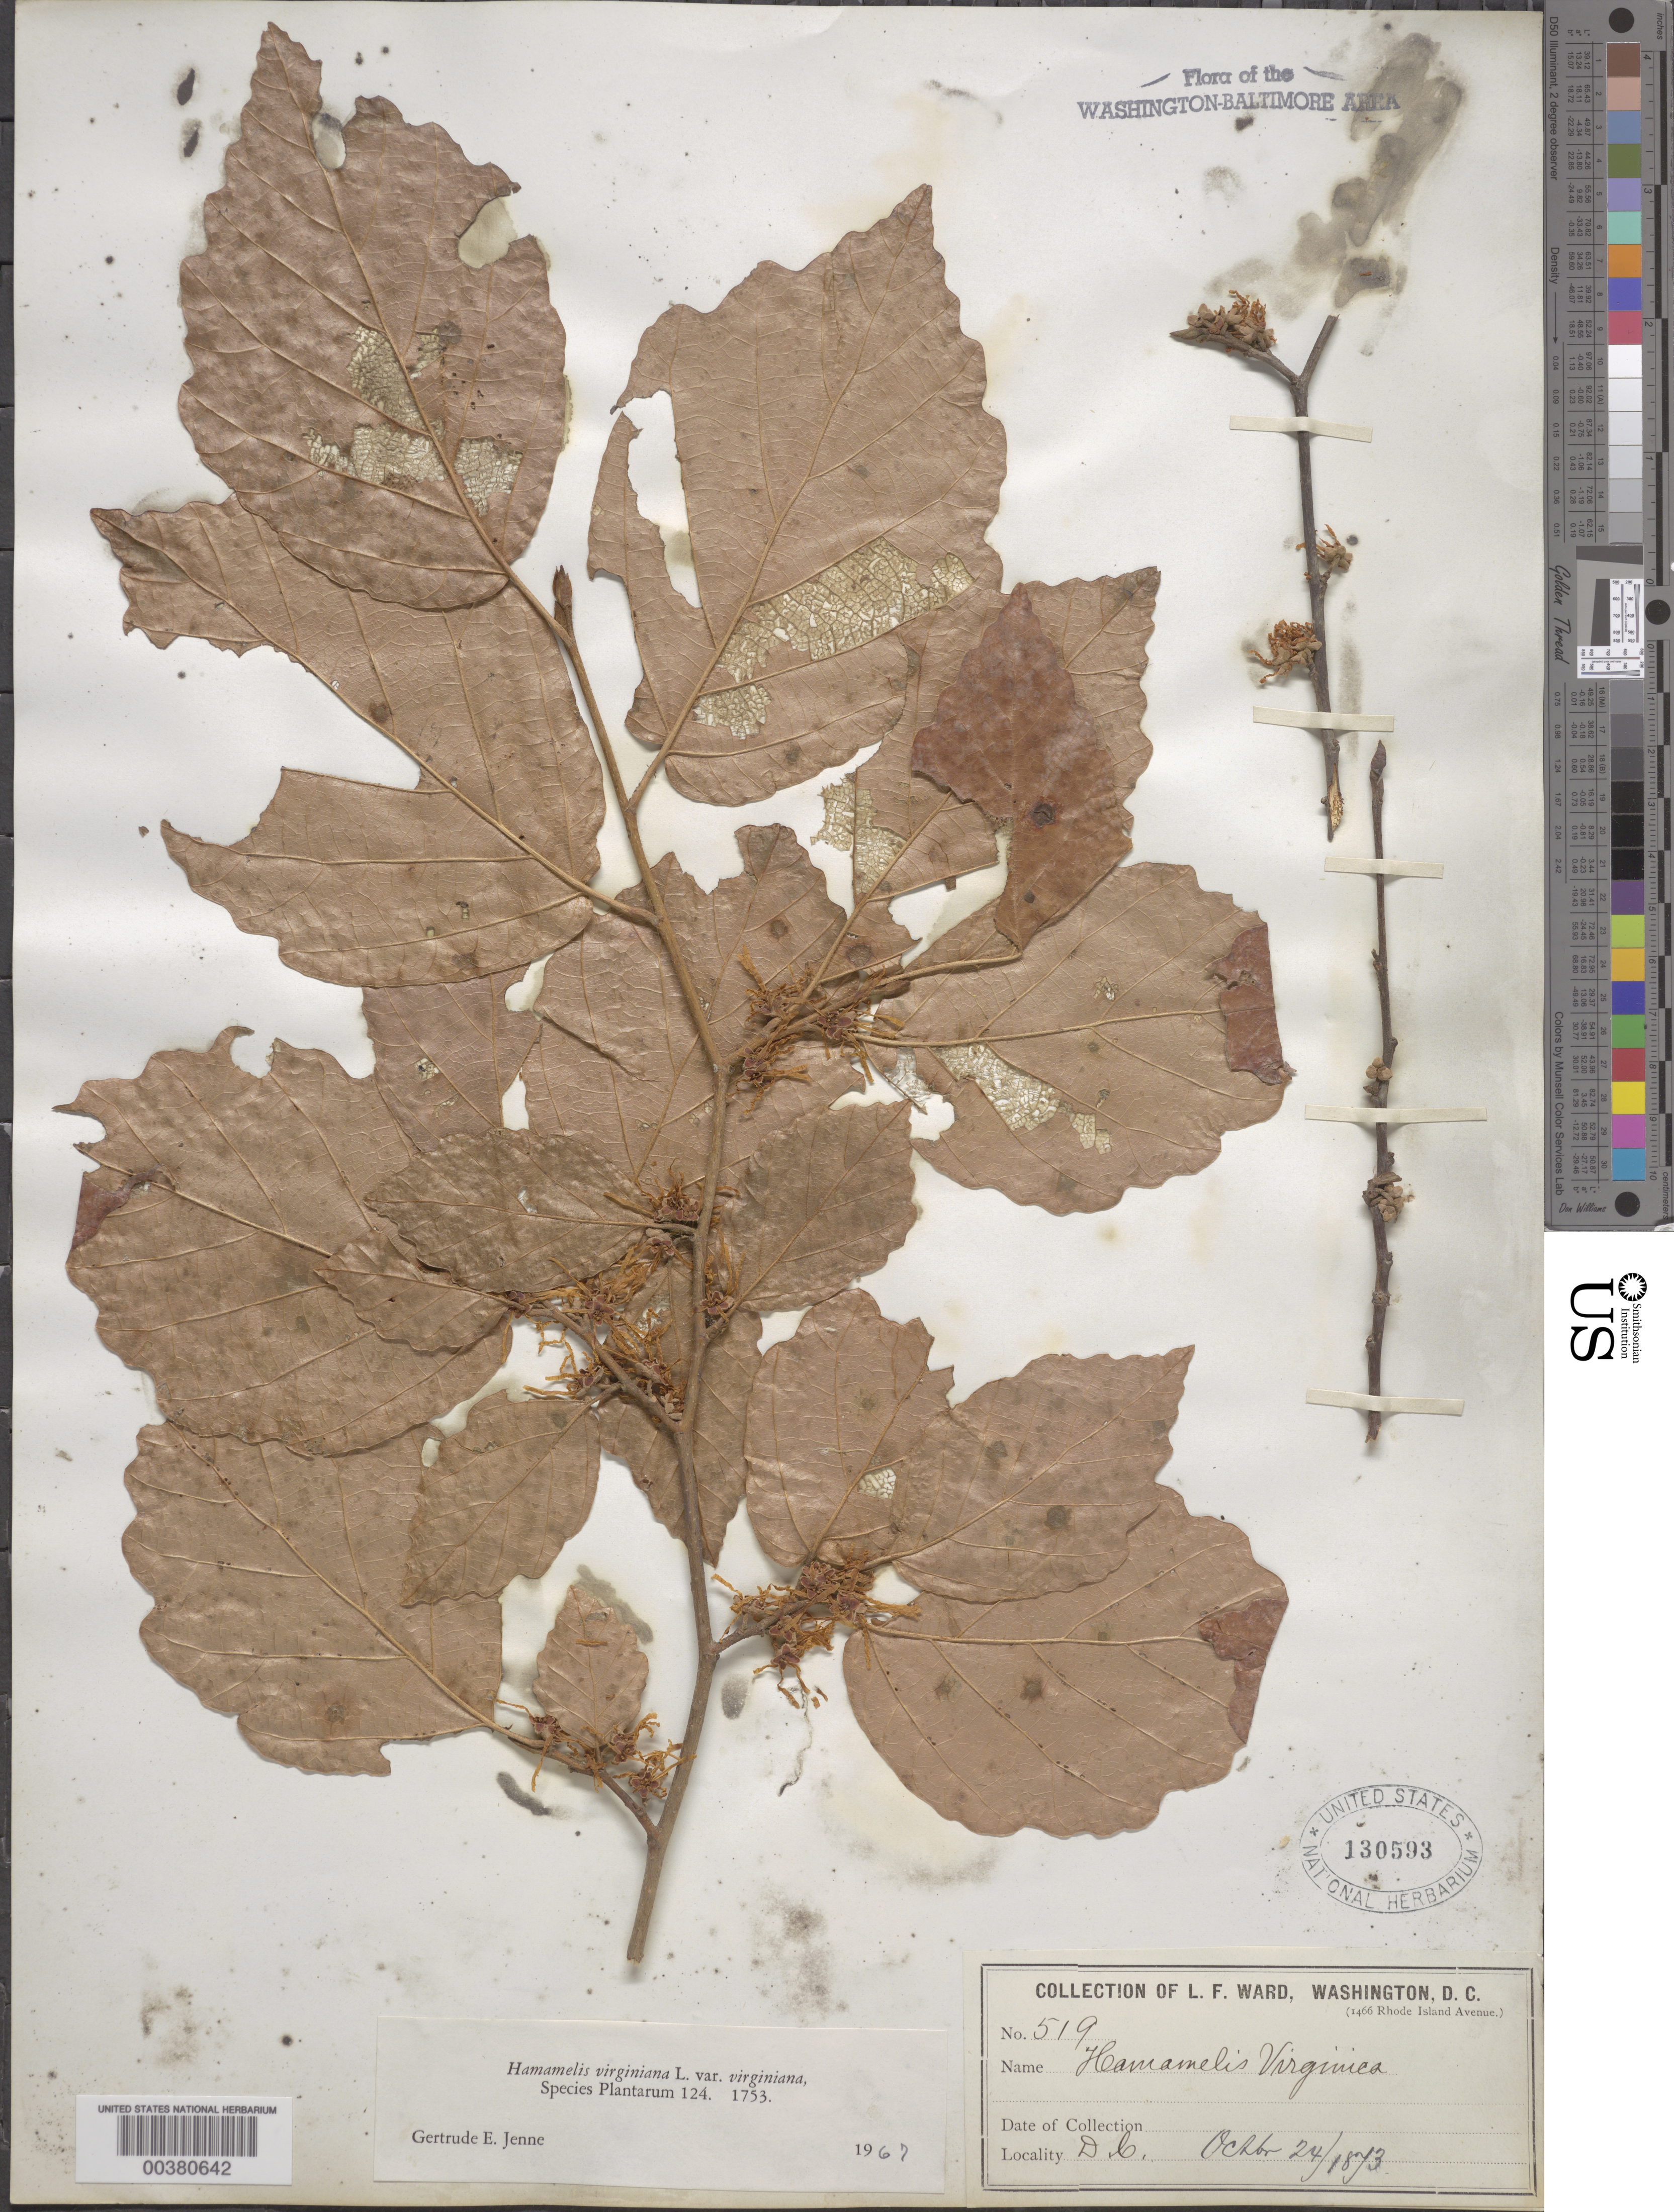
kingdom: Plantae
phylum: Tracheophyta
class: Magnoliopsida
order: Saxifragales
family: Hamamelidaceae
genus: Hamamelis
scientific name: Hamamelis virginiana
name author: L.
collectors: L. F. Ward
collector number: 519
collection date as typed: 24 Oct 1873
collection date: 1873-10-24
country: United States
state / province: District of Columbia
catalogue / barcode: US 130593